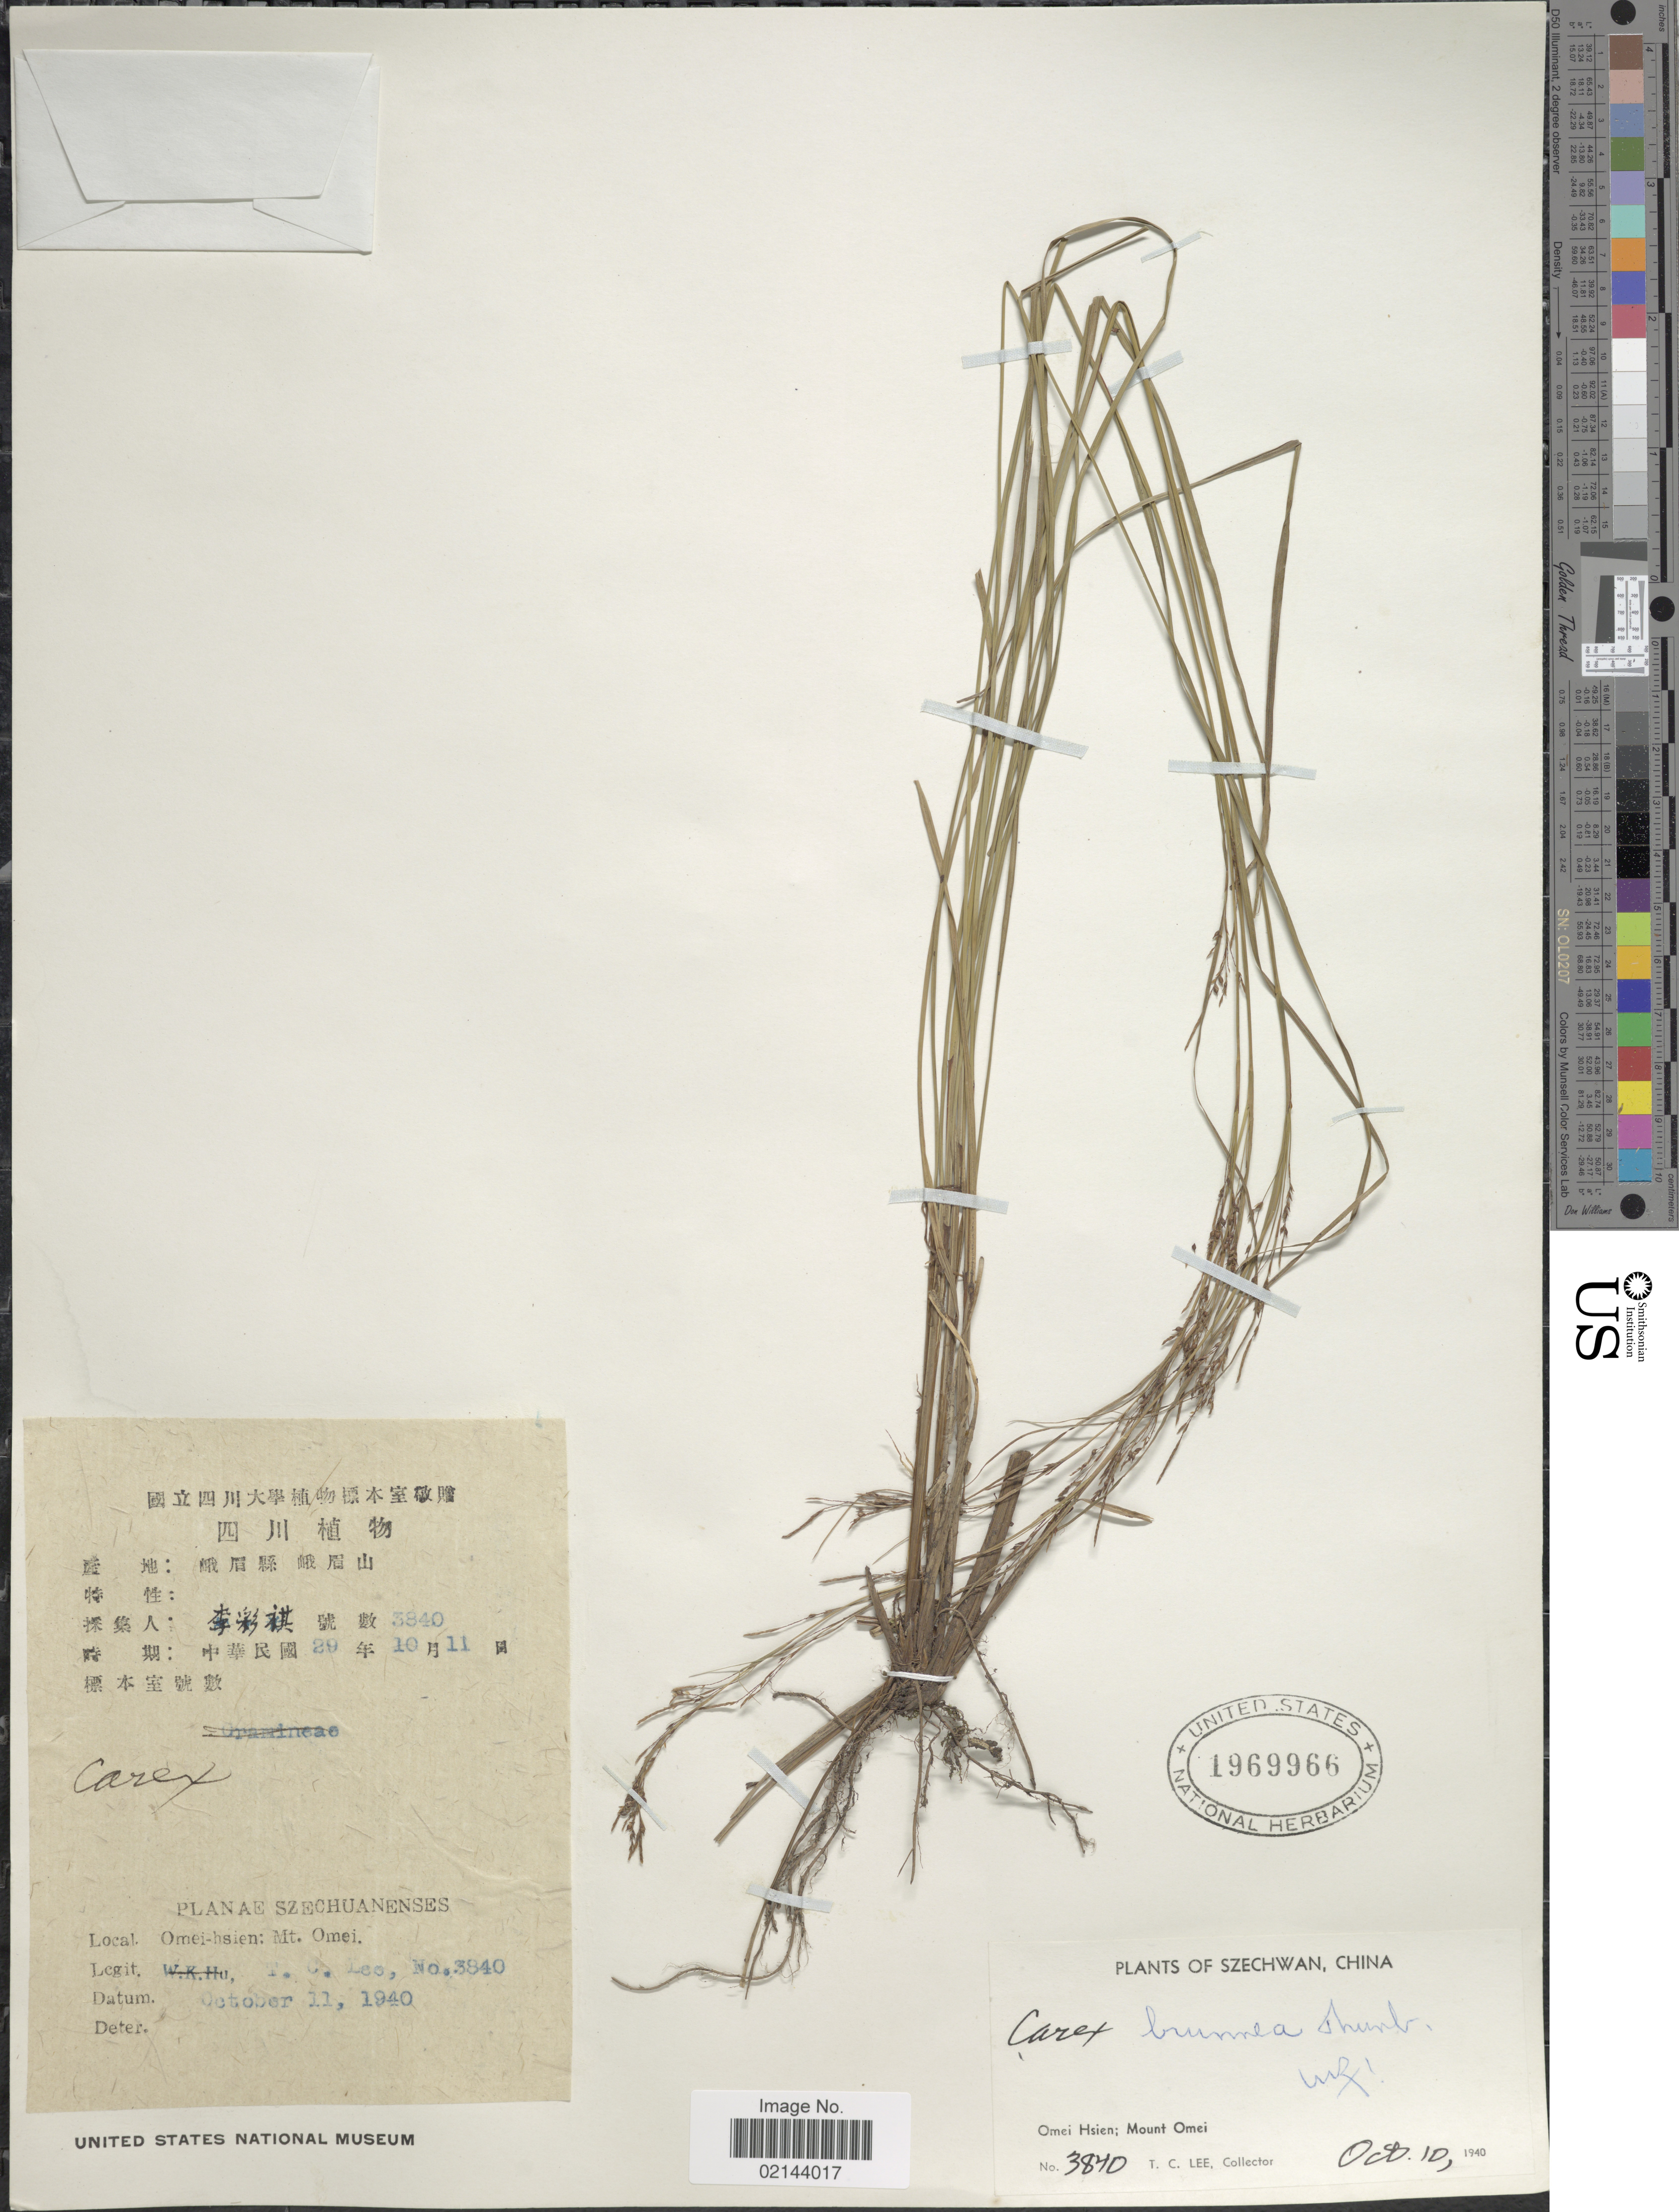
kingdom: Plantae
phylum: Tracheophyta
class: Liliopsida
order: Poales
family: Cyperaceae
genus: Carex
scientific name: Carex brunnea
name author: Thunb.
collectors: T. Lee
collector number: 3840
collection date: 1940-10-10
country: China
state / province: Sichuan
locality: Szechwan, Omei Hsien, Mount Omei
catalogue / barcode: US 1969966